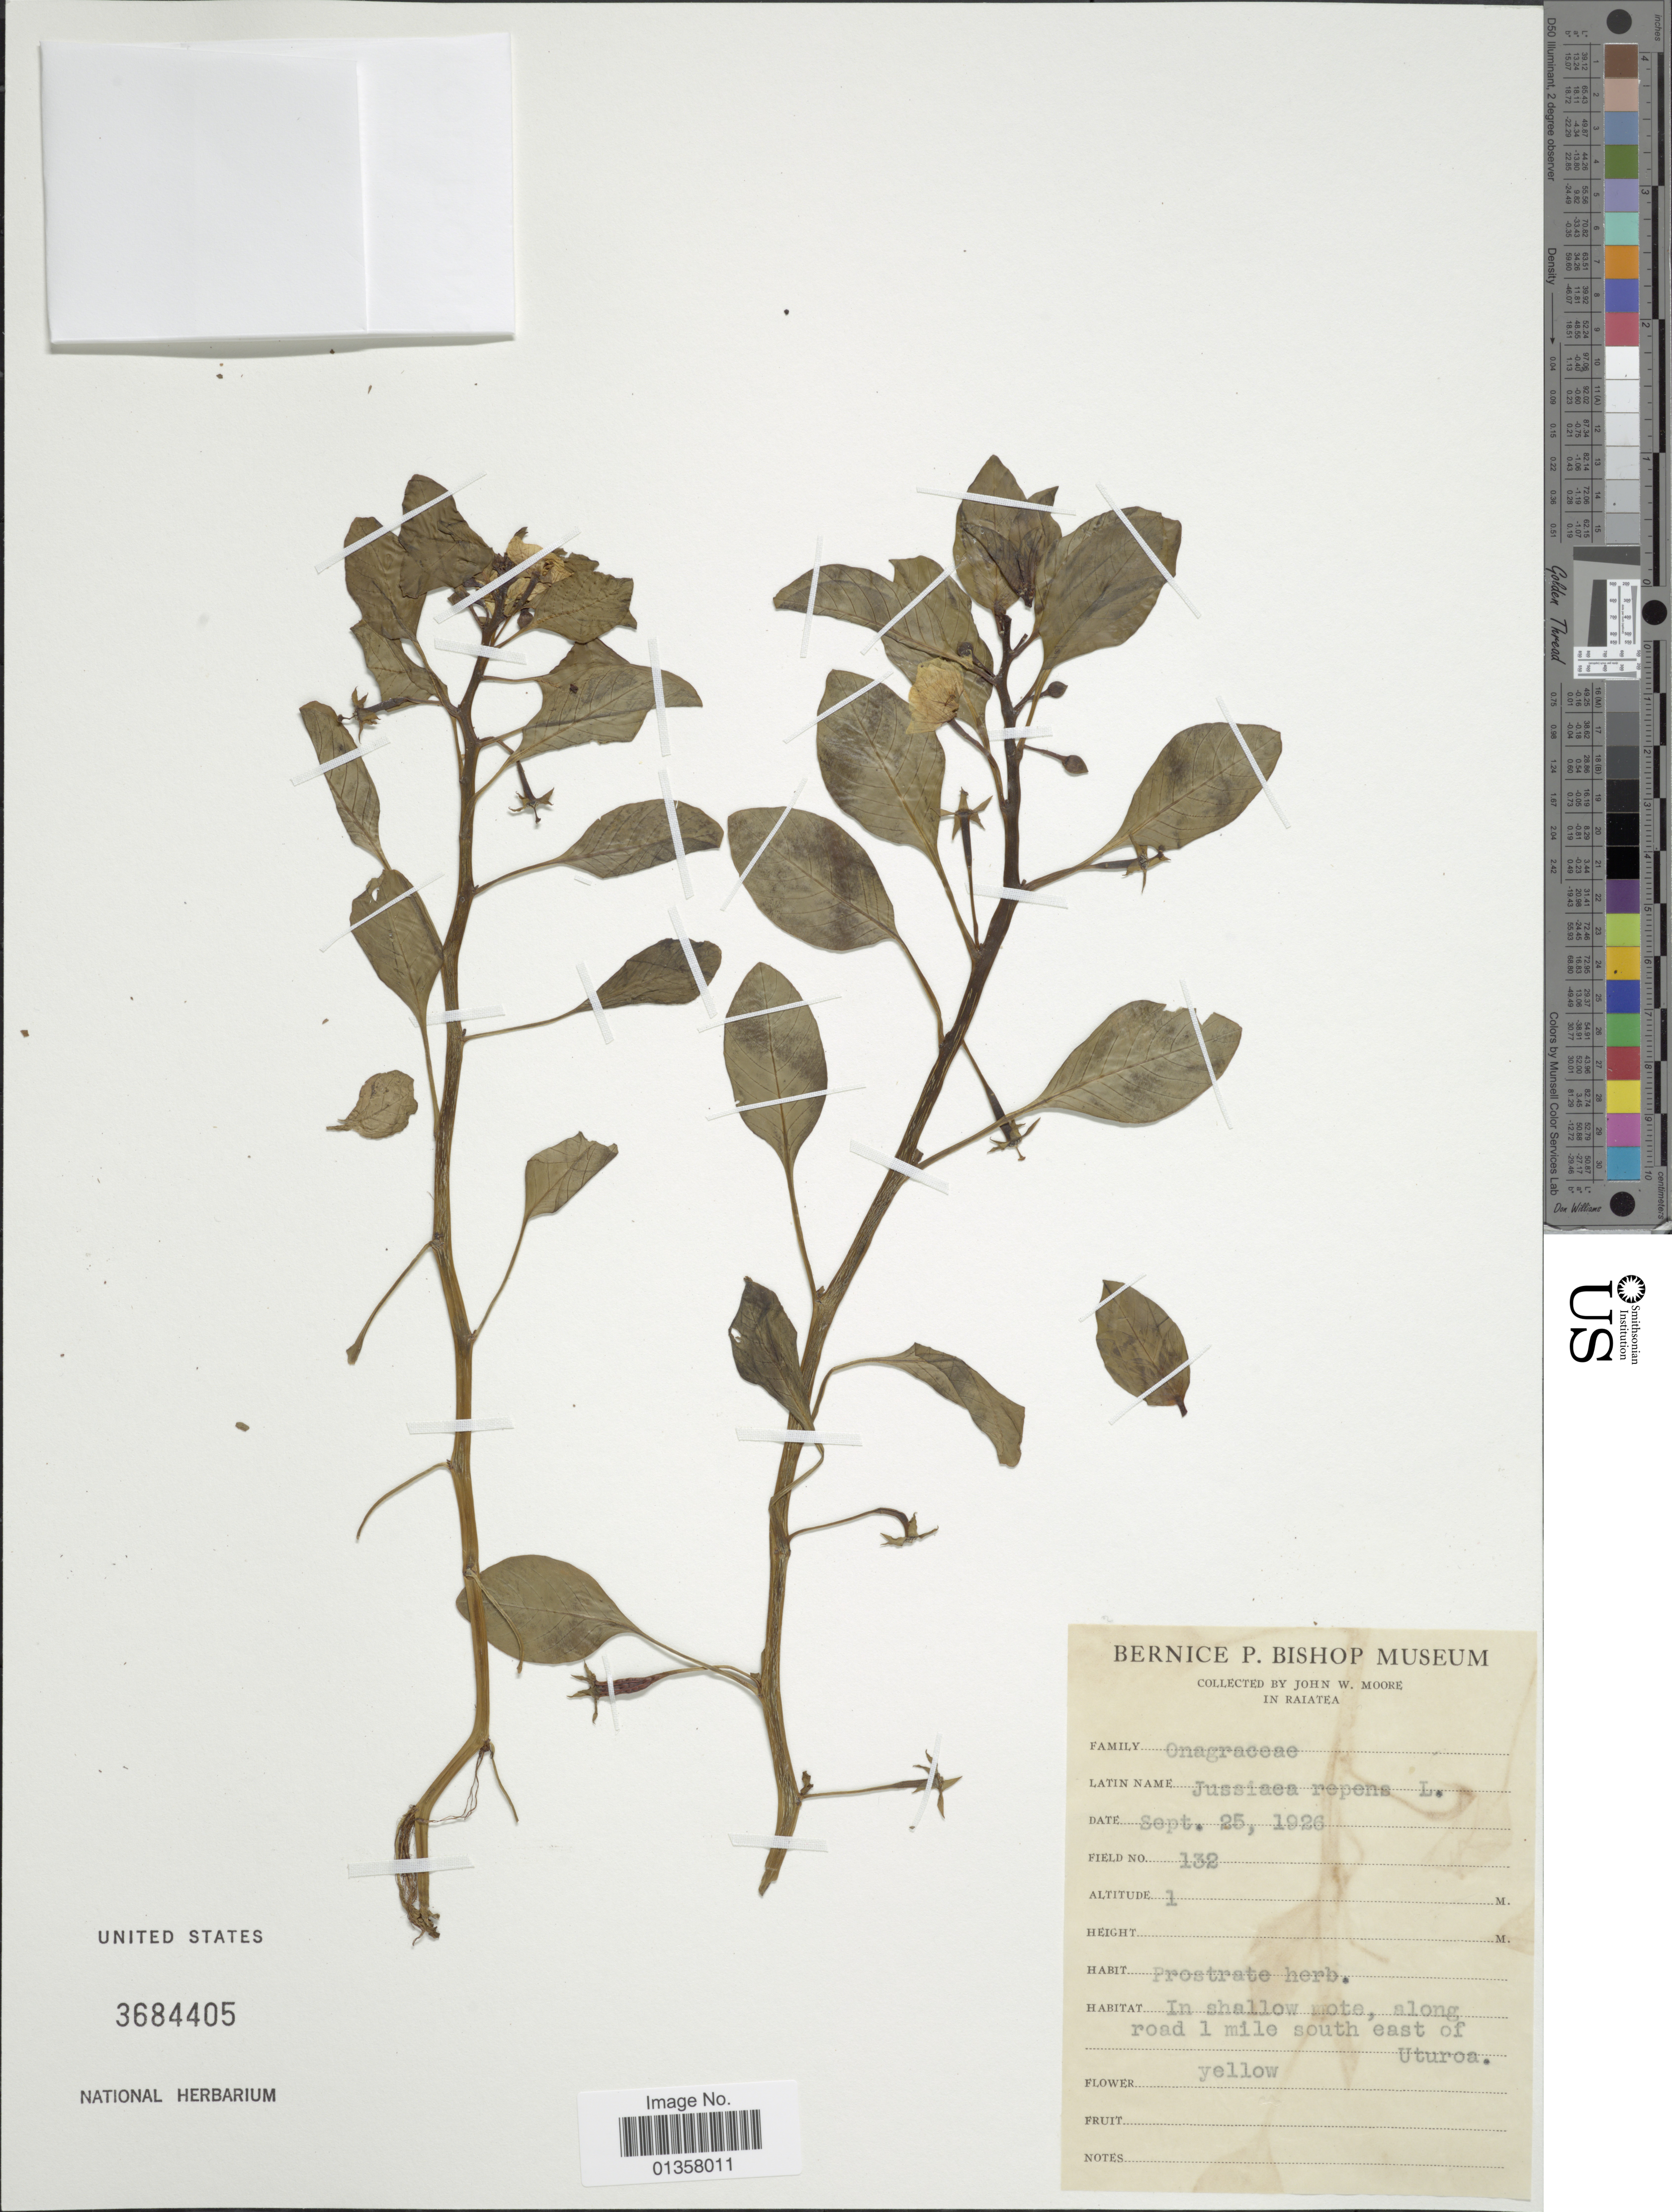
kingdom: Plantae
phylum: Tracheophyta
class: Magnoliopsida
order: Myrtales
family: Onagraceae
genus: Ludwigia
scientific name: Ludwigia repens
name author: J.R. Forst.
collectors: J. Moore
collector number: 132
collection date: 1926-09-25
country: French Polynesia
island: Raiatea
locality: In Raiatea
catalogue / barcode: US 3684405